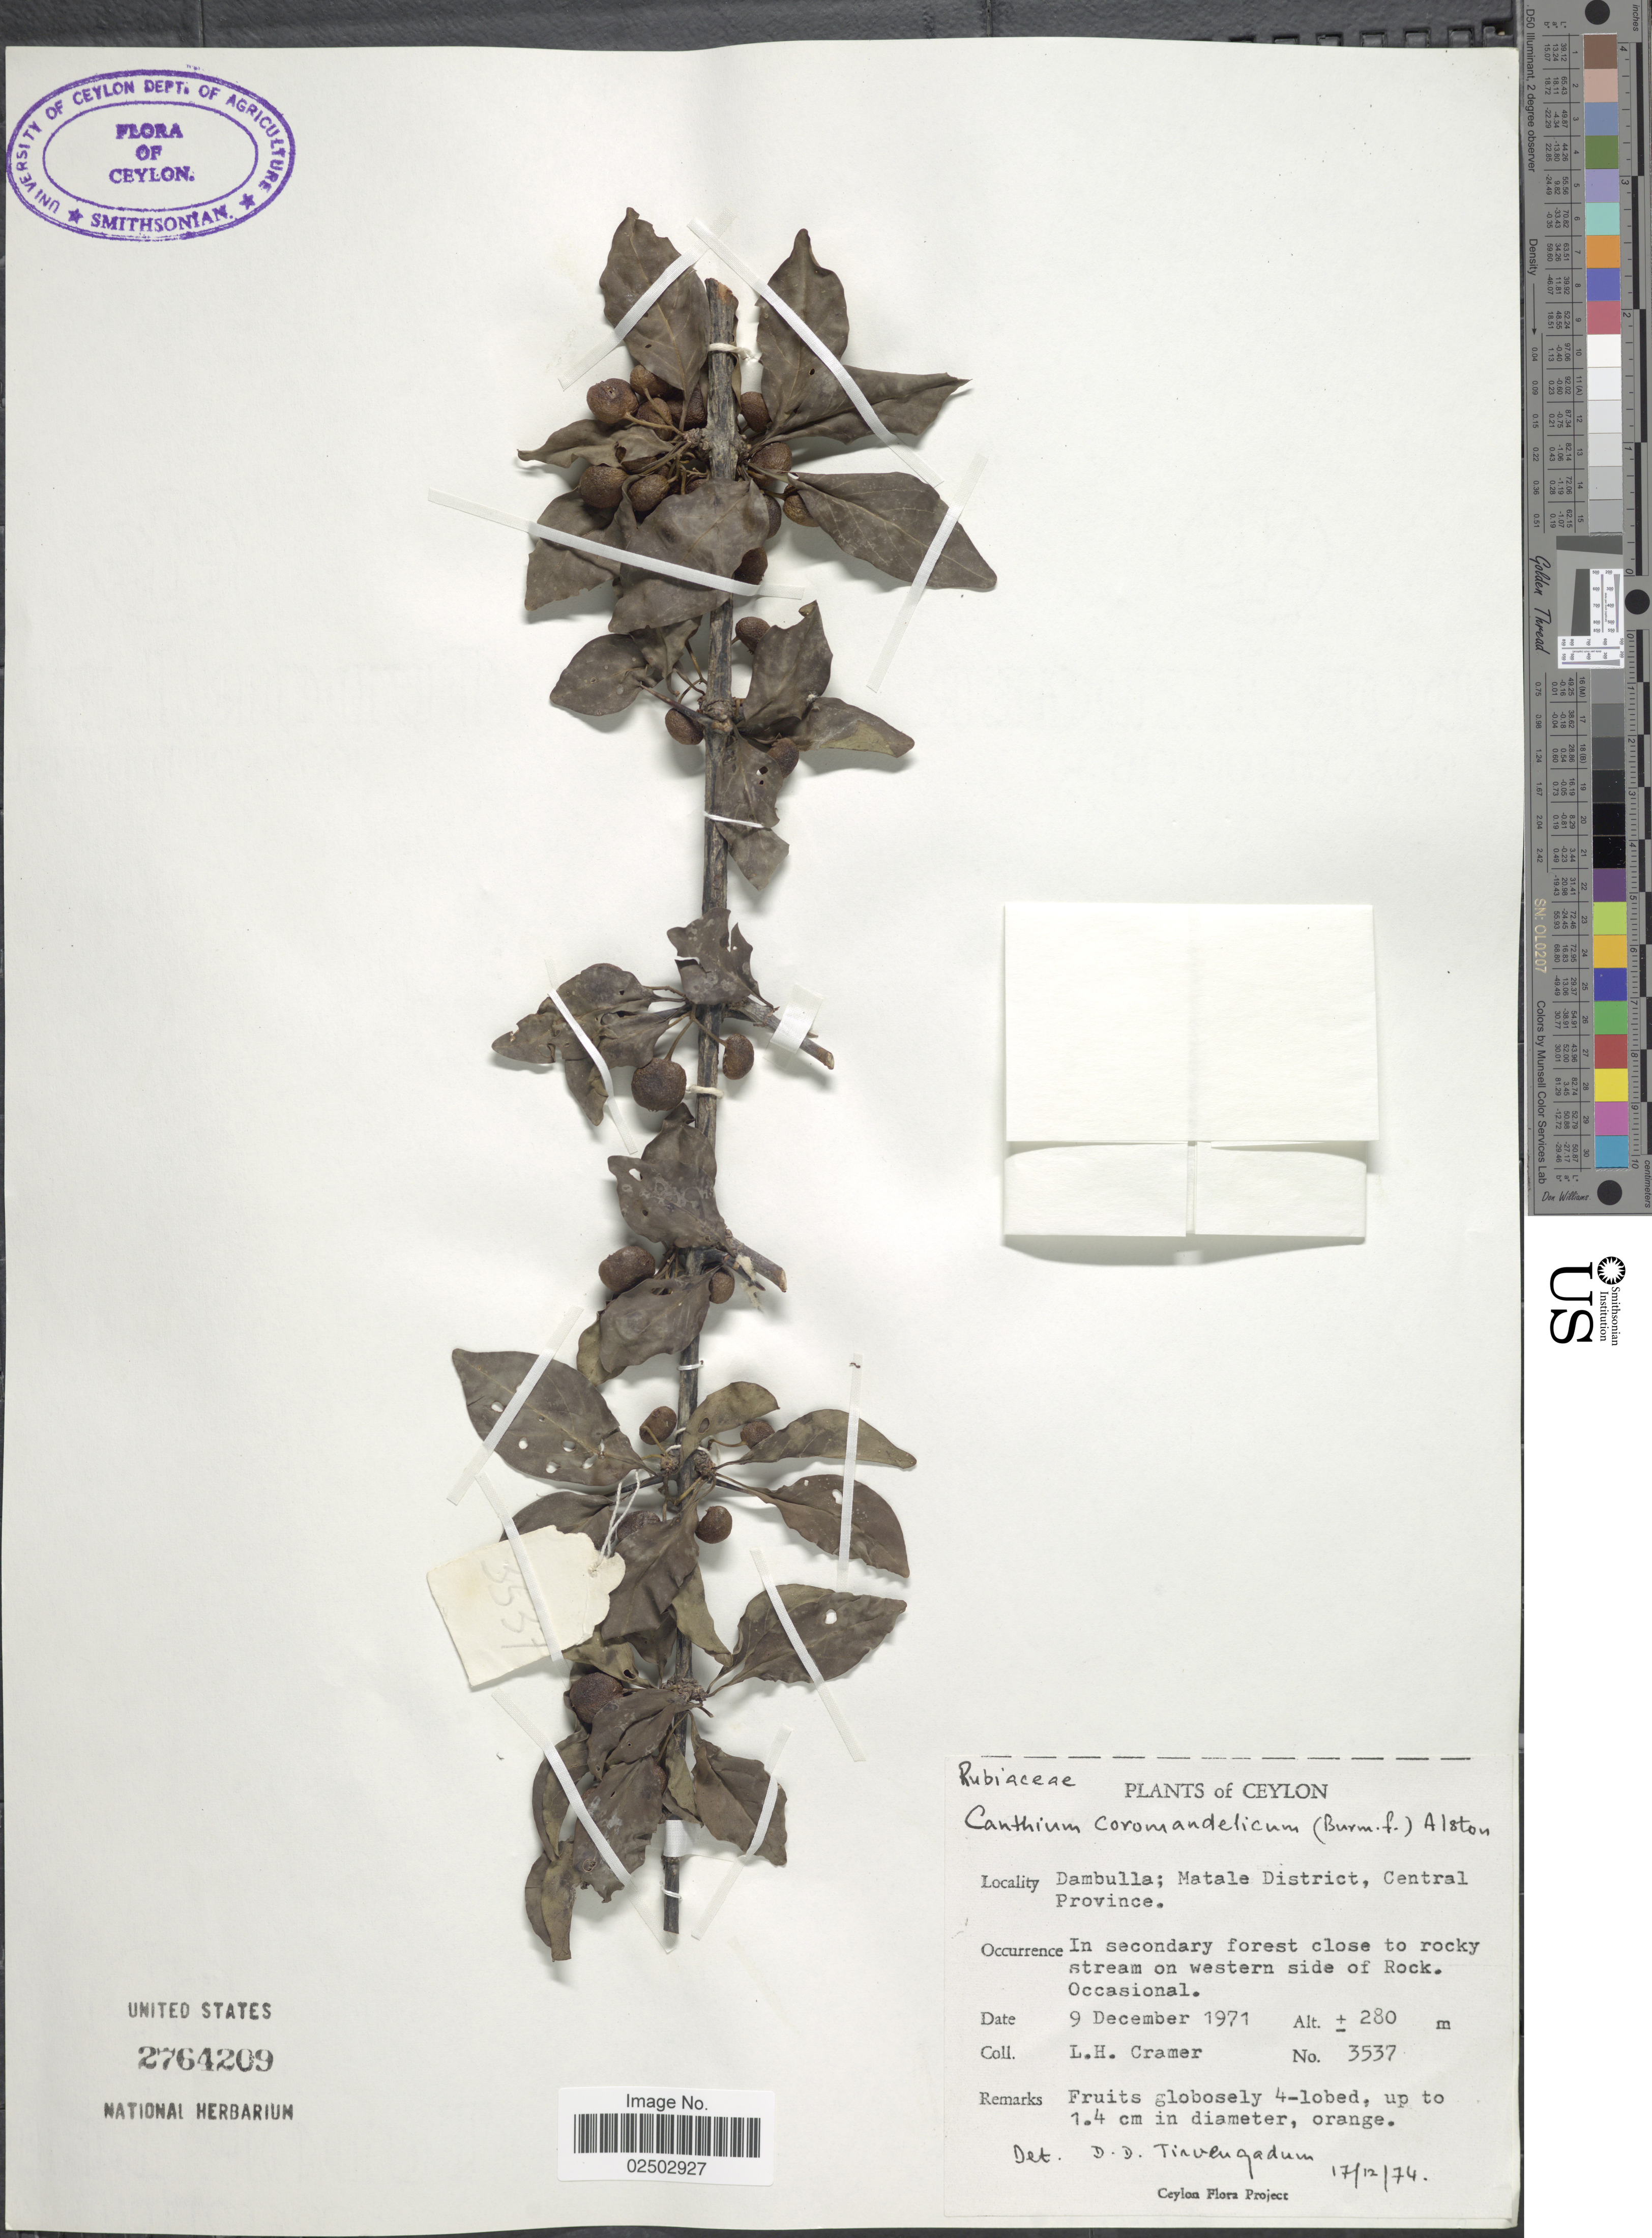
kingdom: Plantae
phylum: Tracheophyta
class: Magnoliopsida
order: Gentianales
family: Rubiaceae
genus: Canthium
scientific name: Canthium coromandelicum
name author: (Burm. f.) Alston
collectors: L. H. Cramer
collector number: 3537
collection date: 1971-12-09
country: Sri Lanka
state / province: Central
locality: Dambulla, Matale District, Central Province, Ceylon, on western side of Rock Occasional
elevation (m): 280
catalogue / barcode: US 2764209